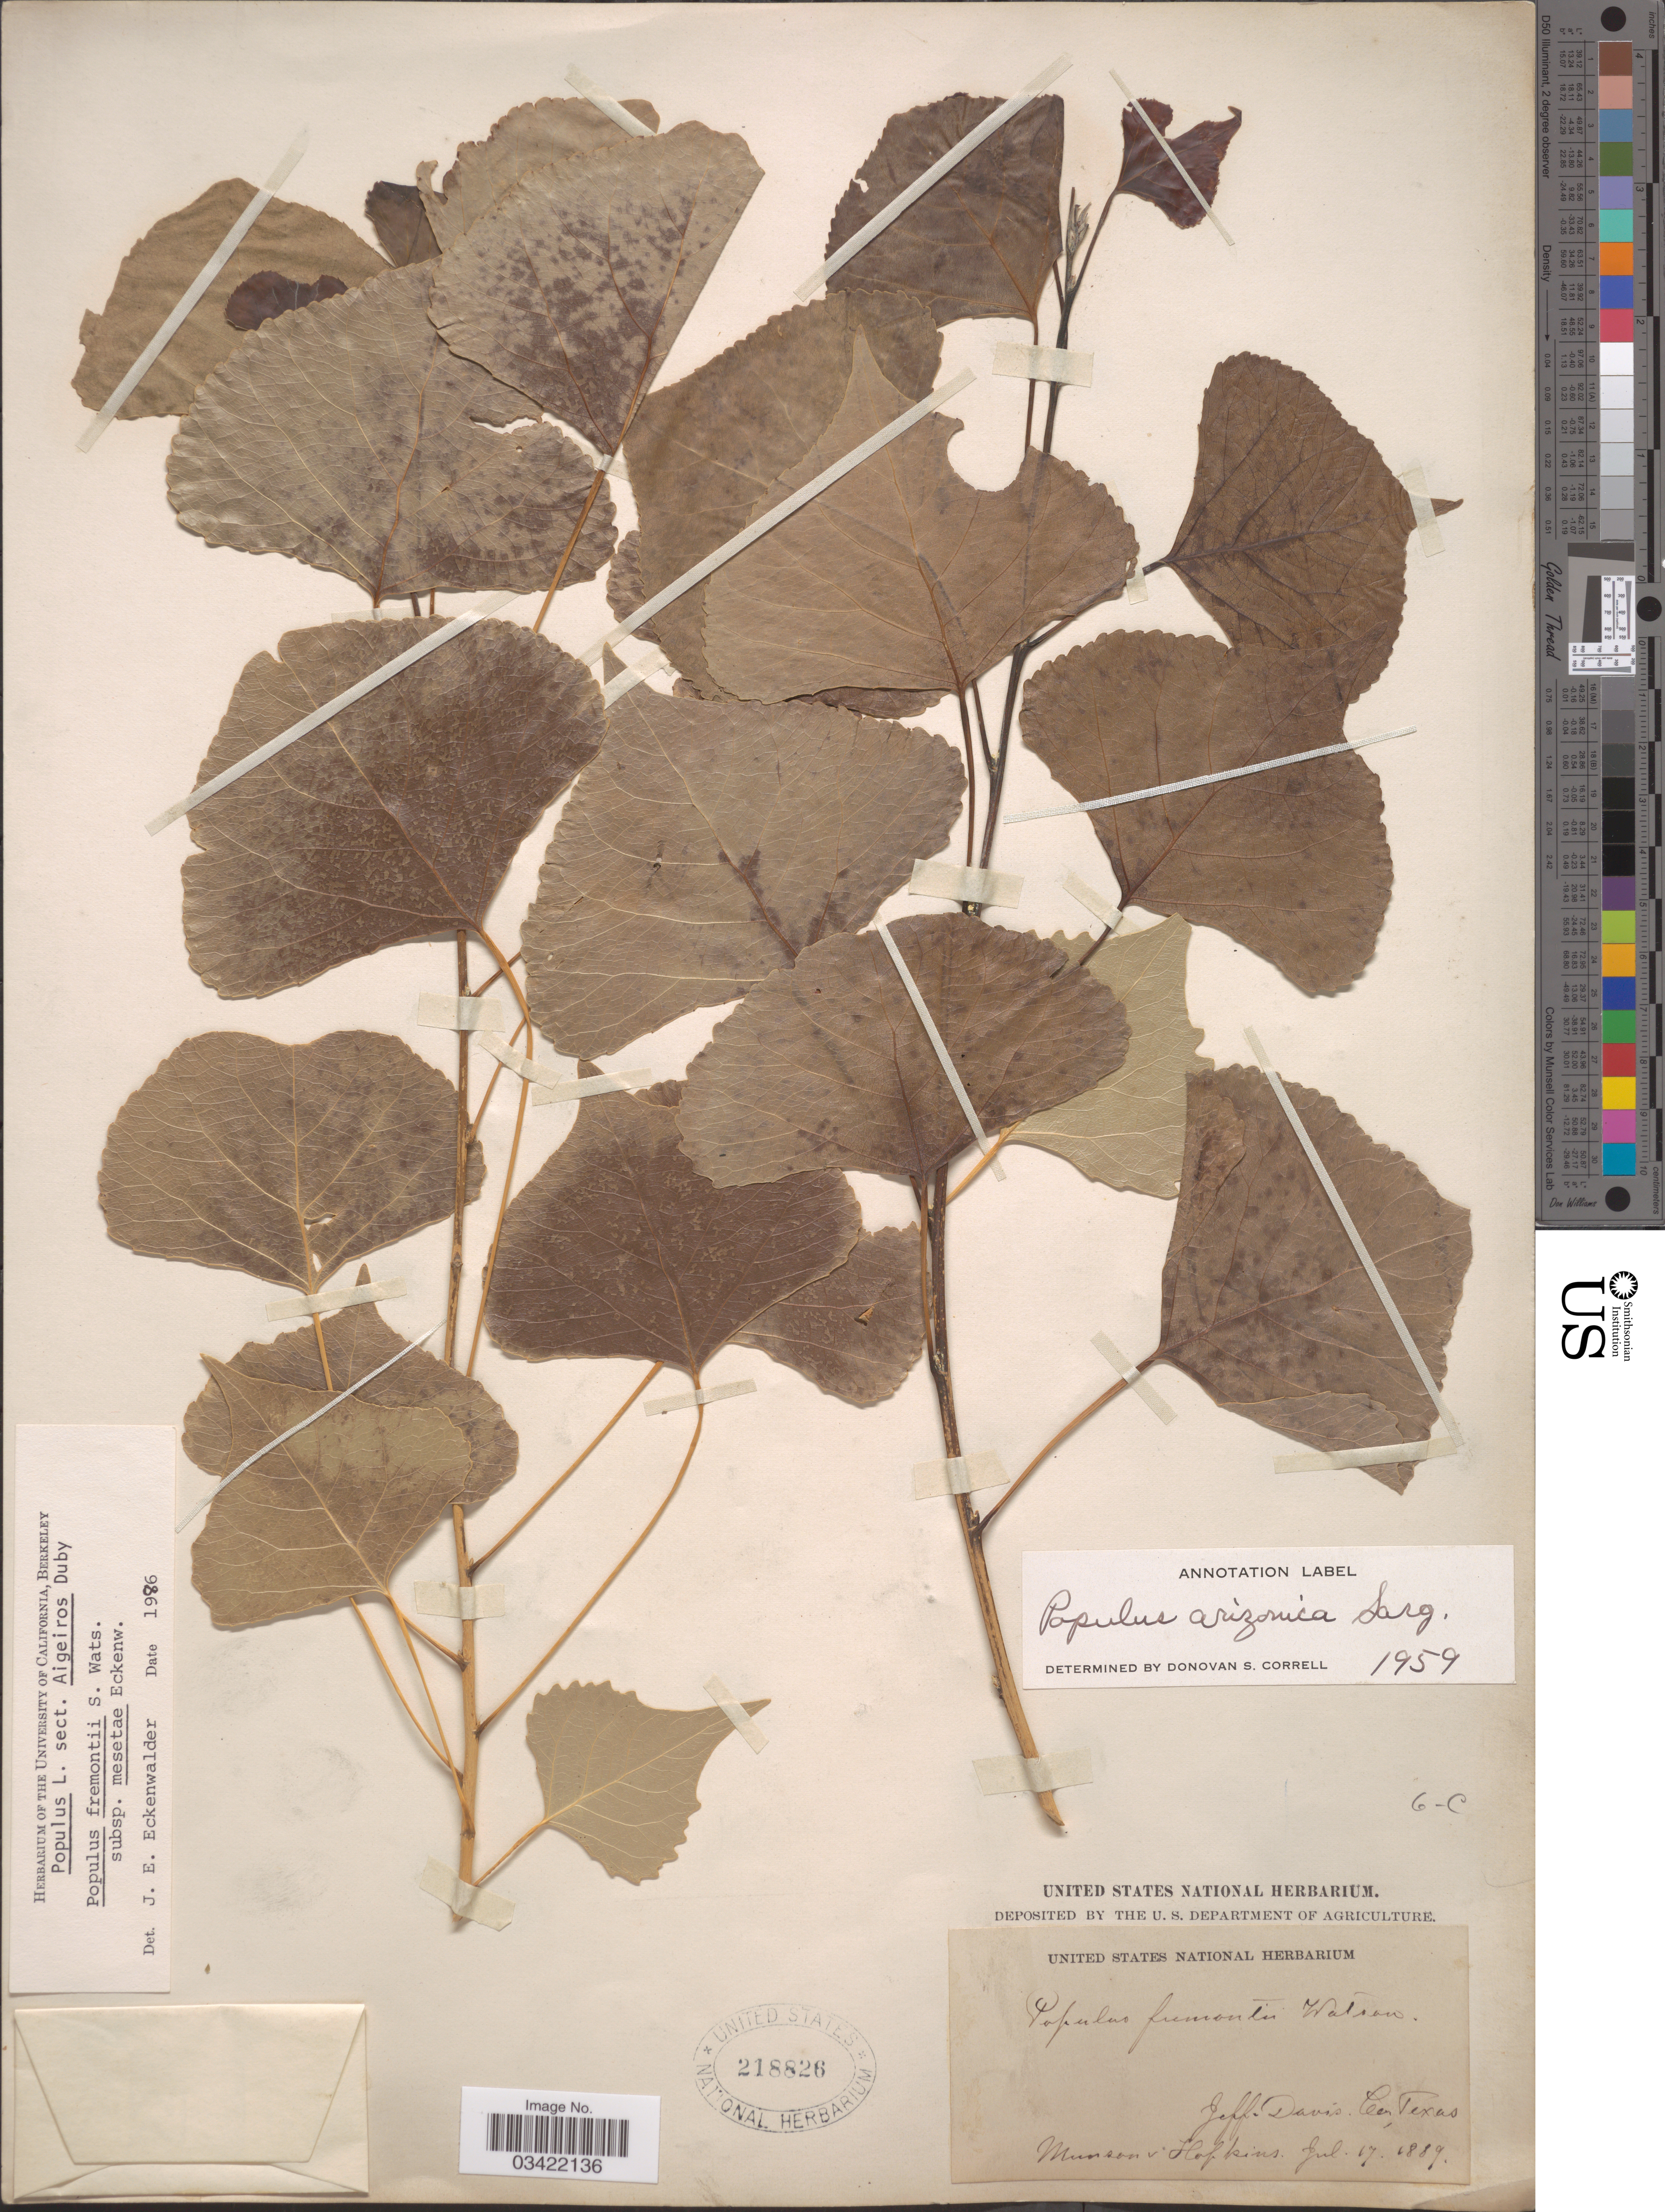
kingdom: Plantae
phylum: Tracheophyta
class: Magnoliopsida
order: Malpighiales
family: Salicaceae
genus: Populus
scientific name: Populus fremontii subsp. mesetae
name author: Eckenw.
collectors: -. Munson & -- Hopkins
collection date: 1889-07-17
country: United States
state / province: Texas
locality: Jeff. Davis. Co.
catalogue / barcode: US 218826